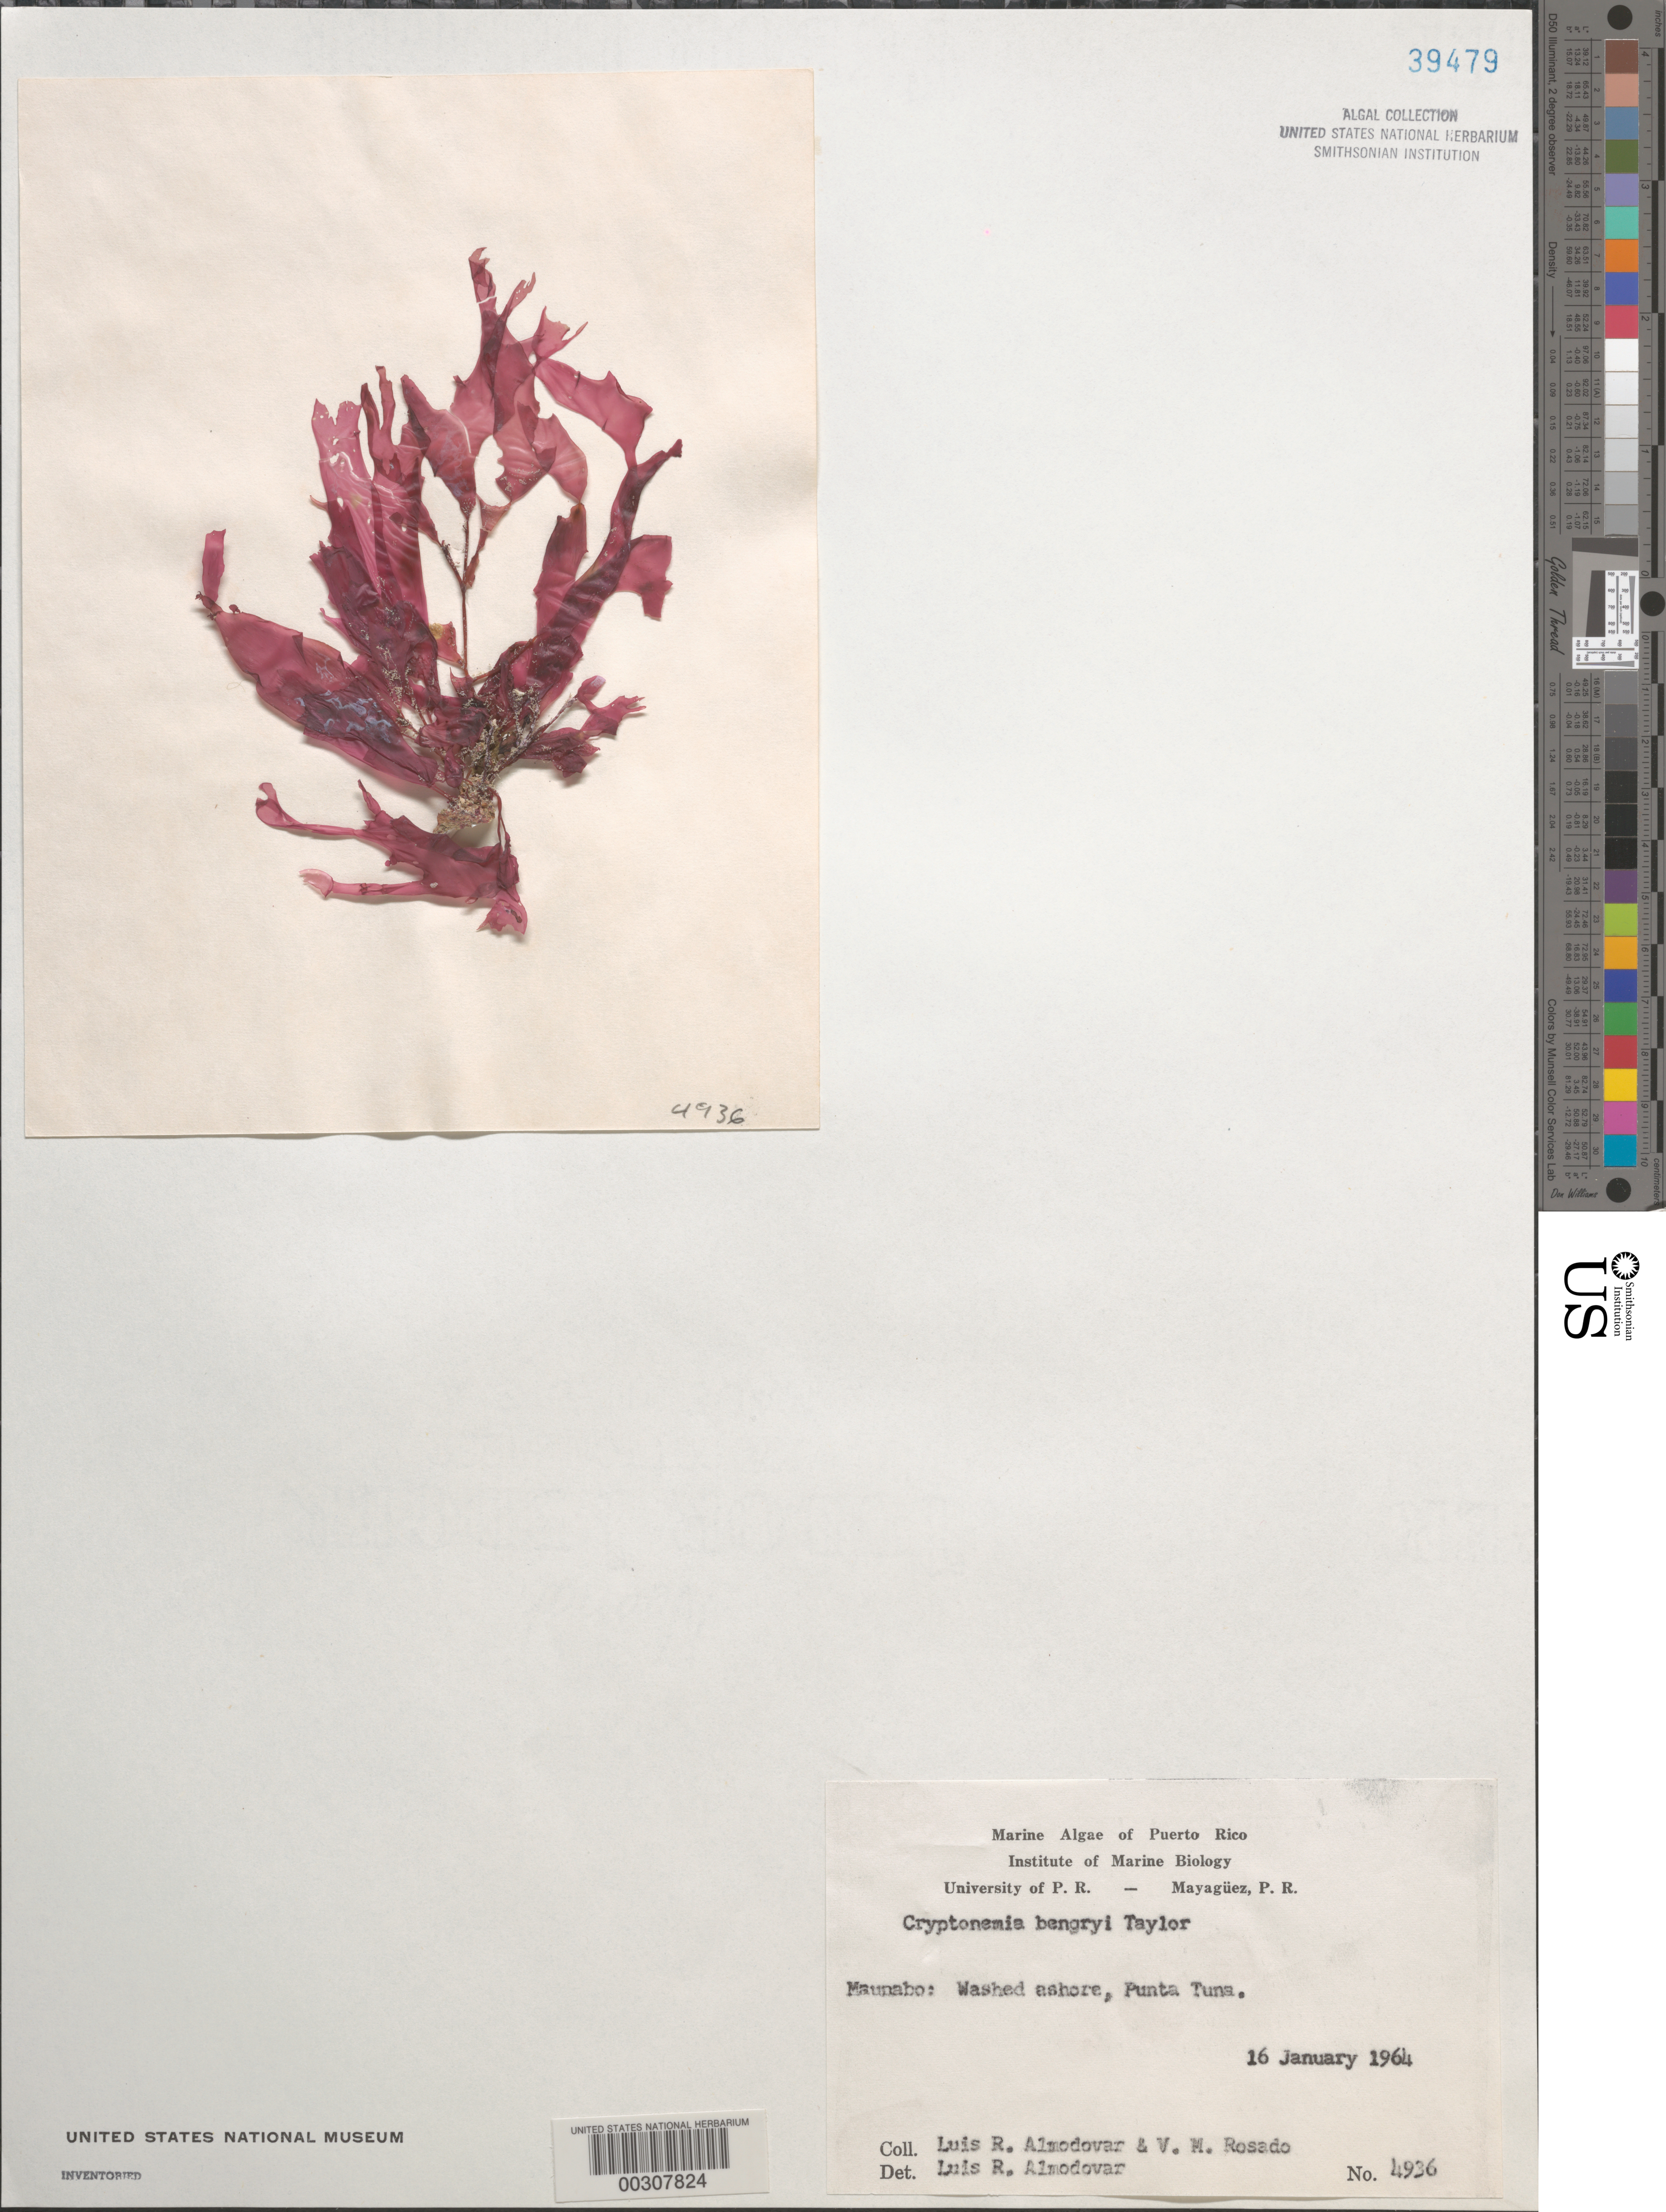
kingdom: Plantae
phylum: Rhodophyta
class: Florideophyceae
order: Halymeniales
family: Halymeniaceae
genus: Cryptonemia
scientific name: Cryptonemia bengryi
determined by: Almodovar, L. R.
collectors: L. Almodovar & V. Rosado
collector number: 4936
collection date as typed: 16 Jan 1964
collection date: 1964-01-16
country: Puerto Rico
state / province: Maunabo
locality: Punta tuna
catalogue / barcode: US 39479